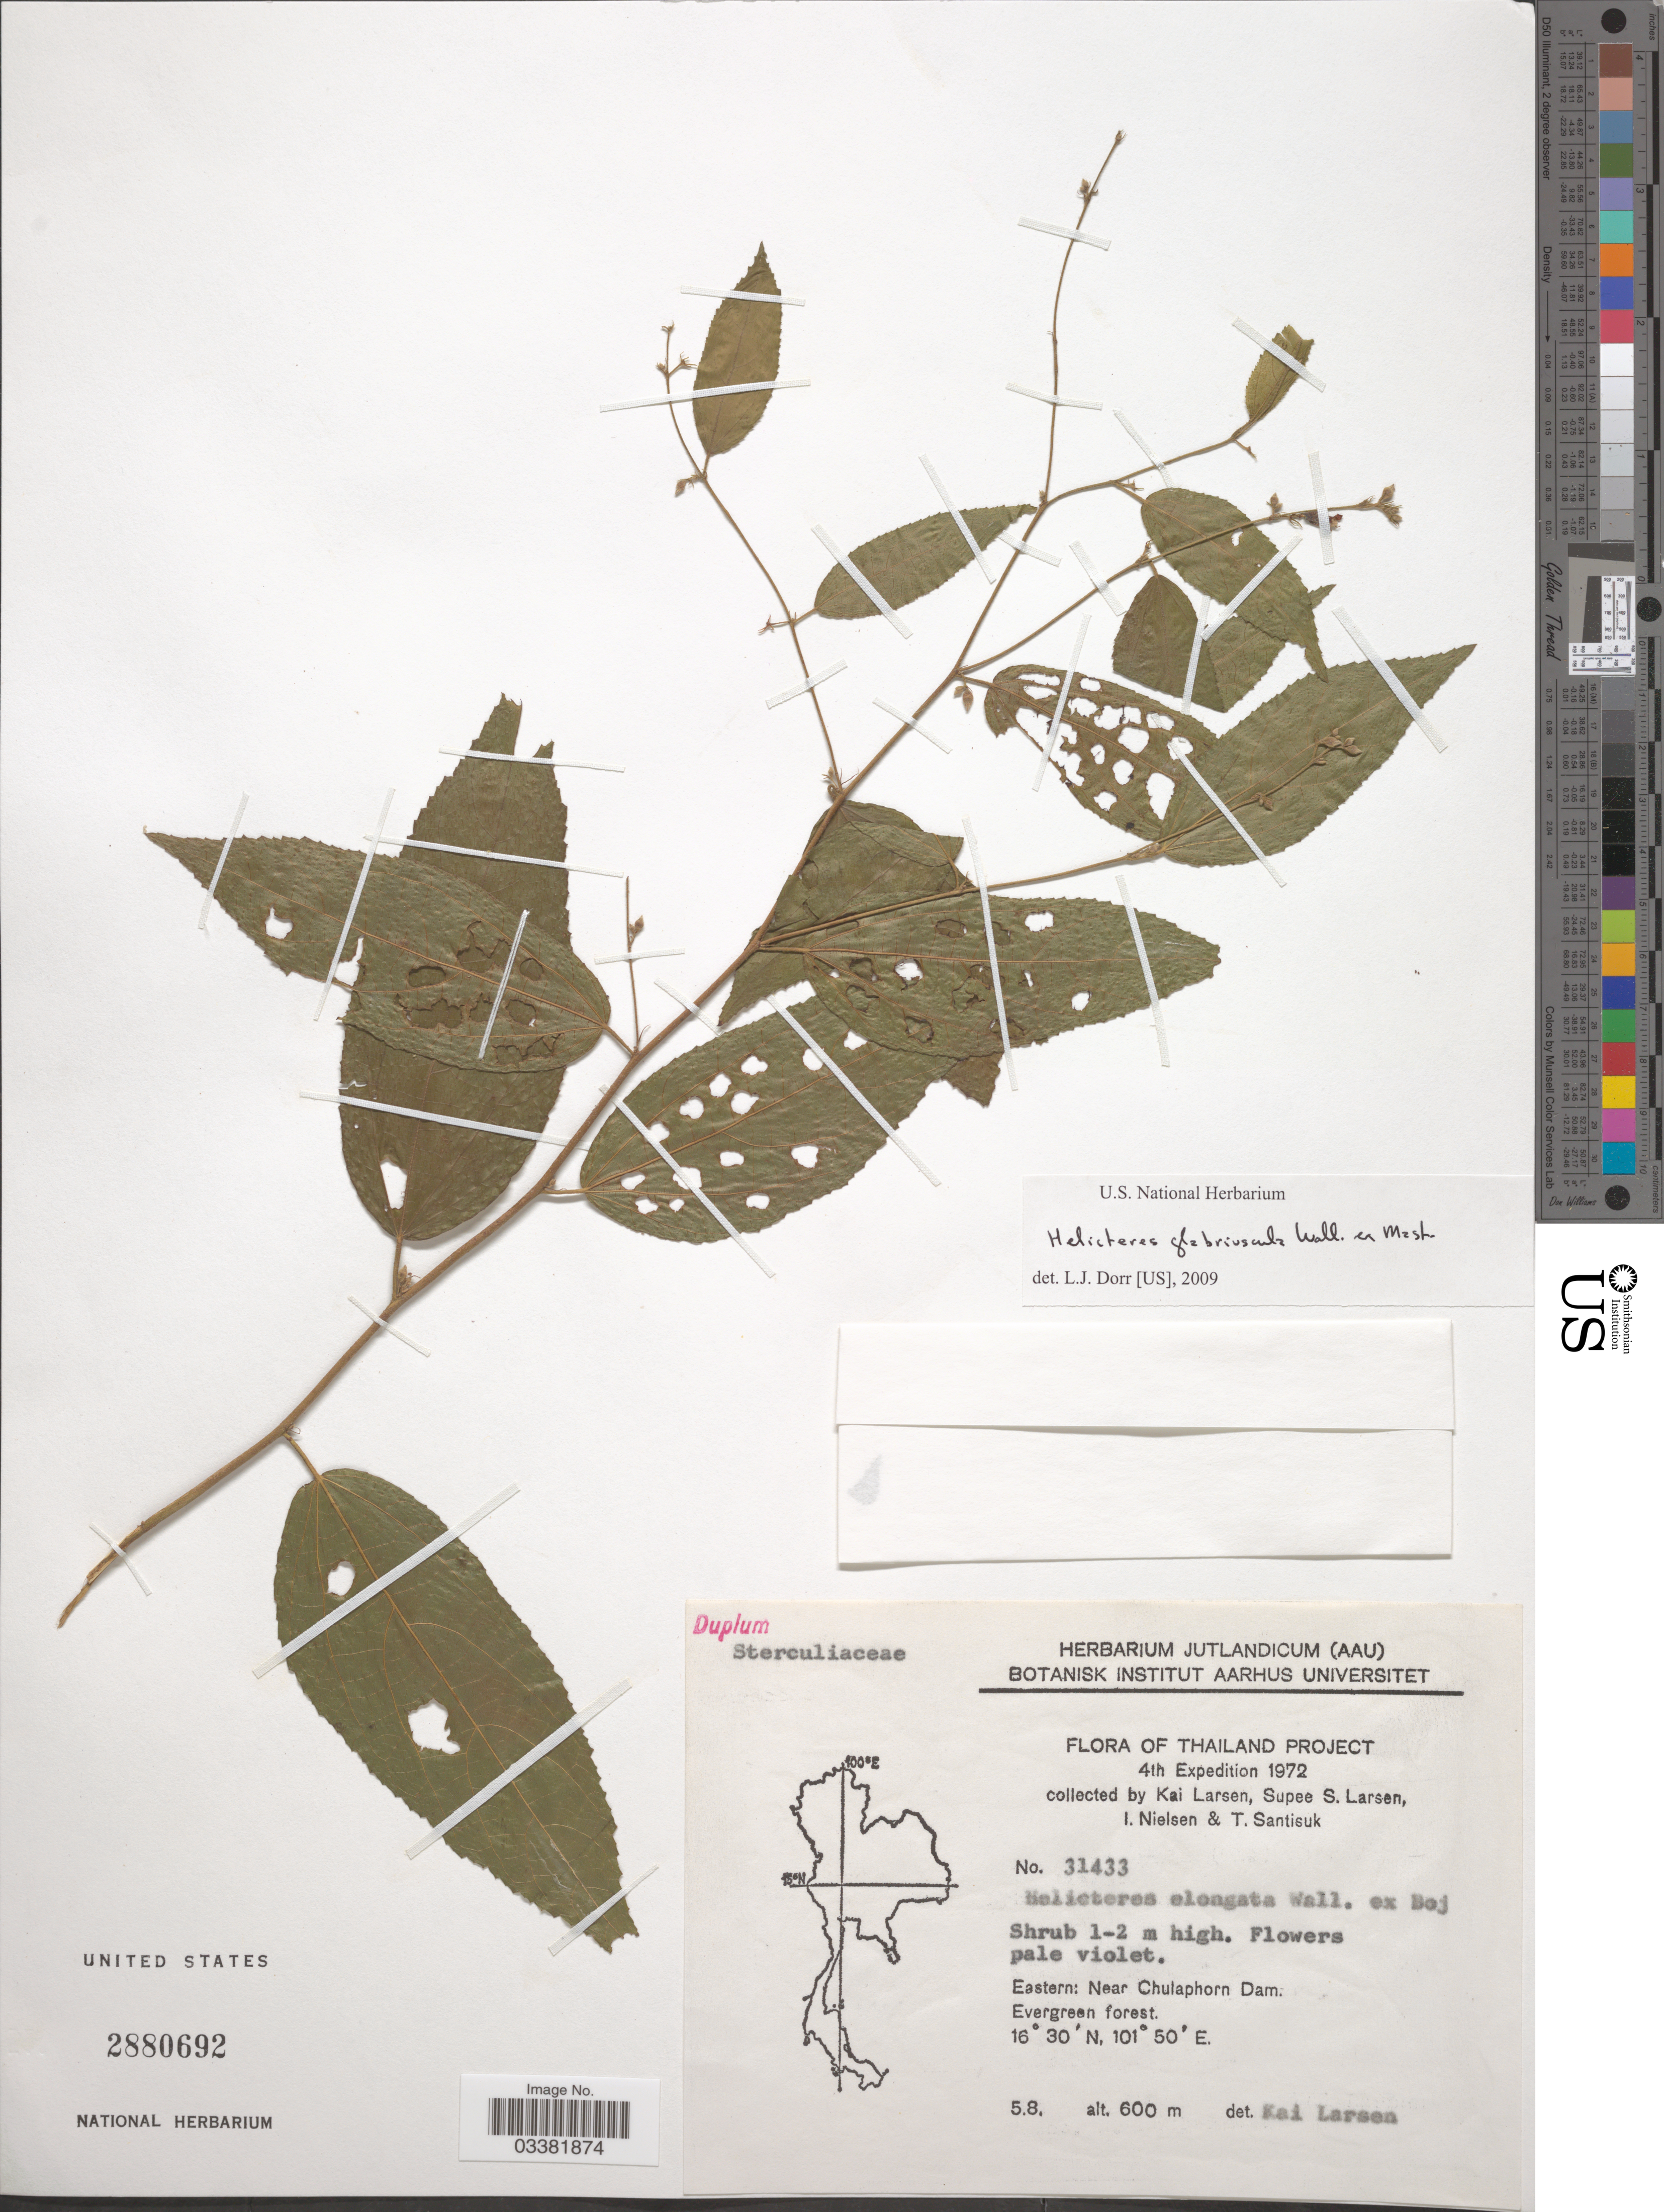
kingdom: Plantae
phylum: Tracheophyta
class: Magnoliopsida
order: Malvales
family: Malvaceae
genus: Helicteres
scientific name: Helicteres glabriuscula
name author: Wall.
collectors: K. Larsen, S. Larsen, I. Nielsen & T. Santisuk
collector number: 31433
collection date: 1972-08-05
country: Thailand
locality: Eastern: Near Chulaphorn Dam: Evergreen forest.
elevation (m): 600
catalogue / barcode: US 2880692